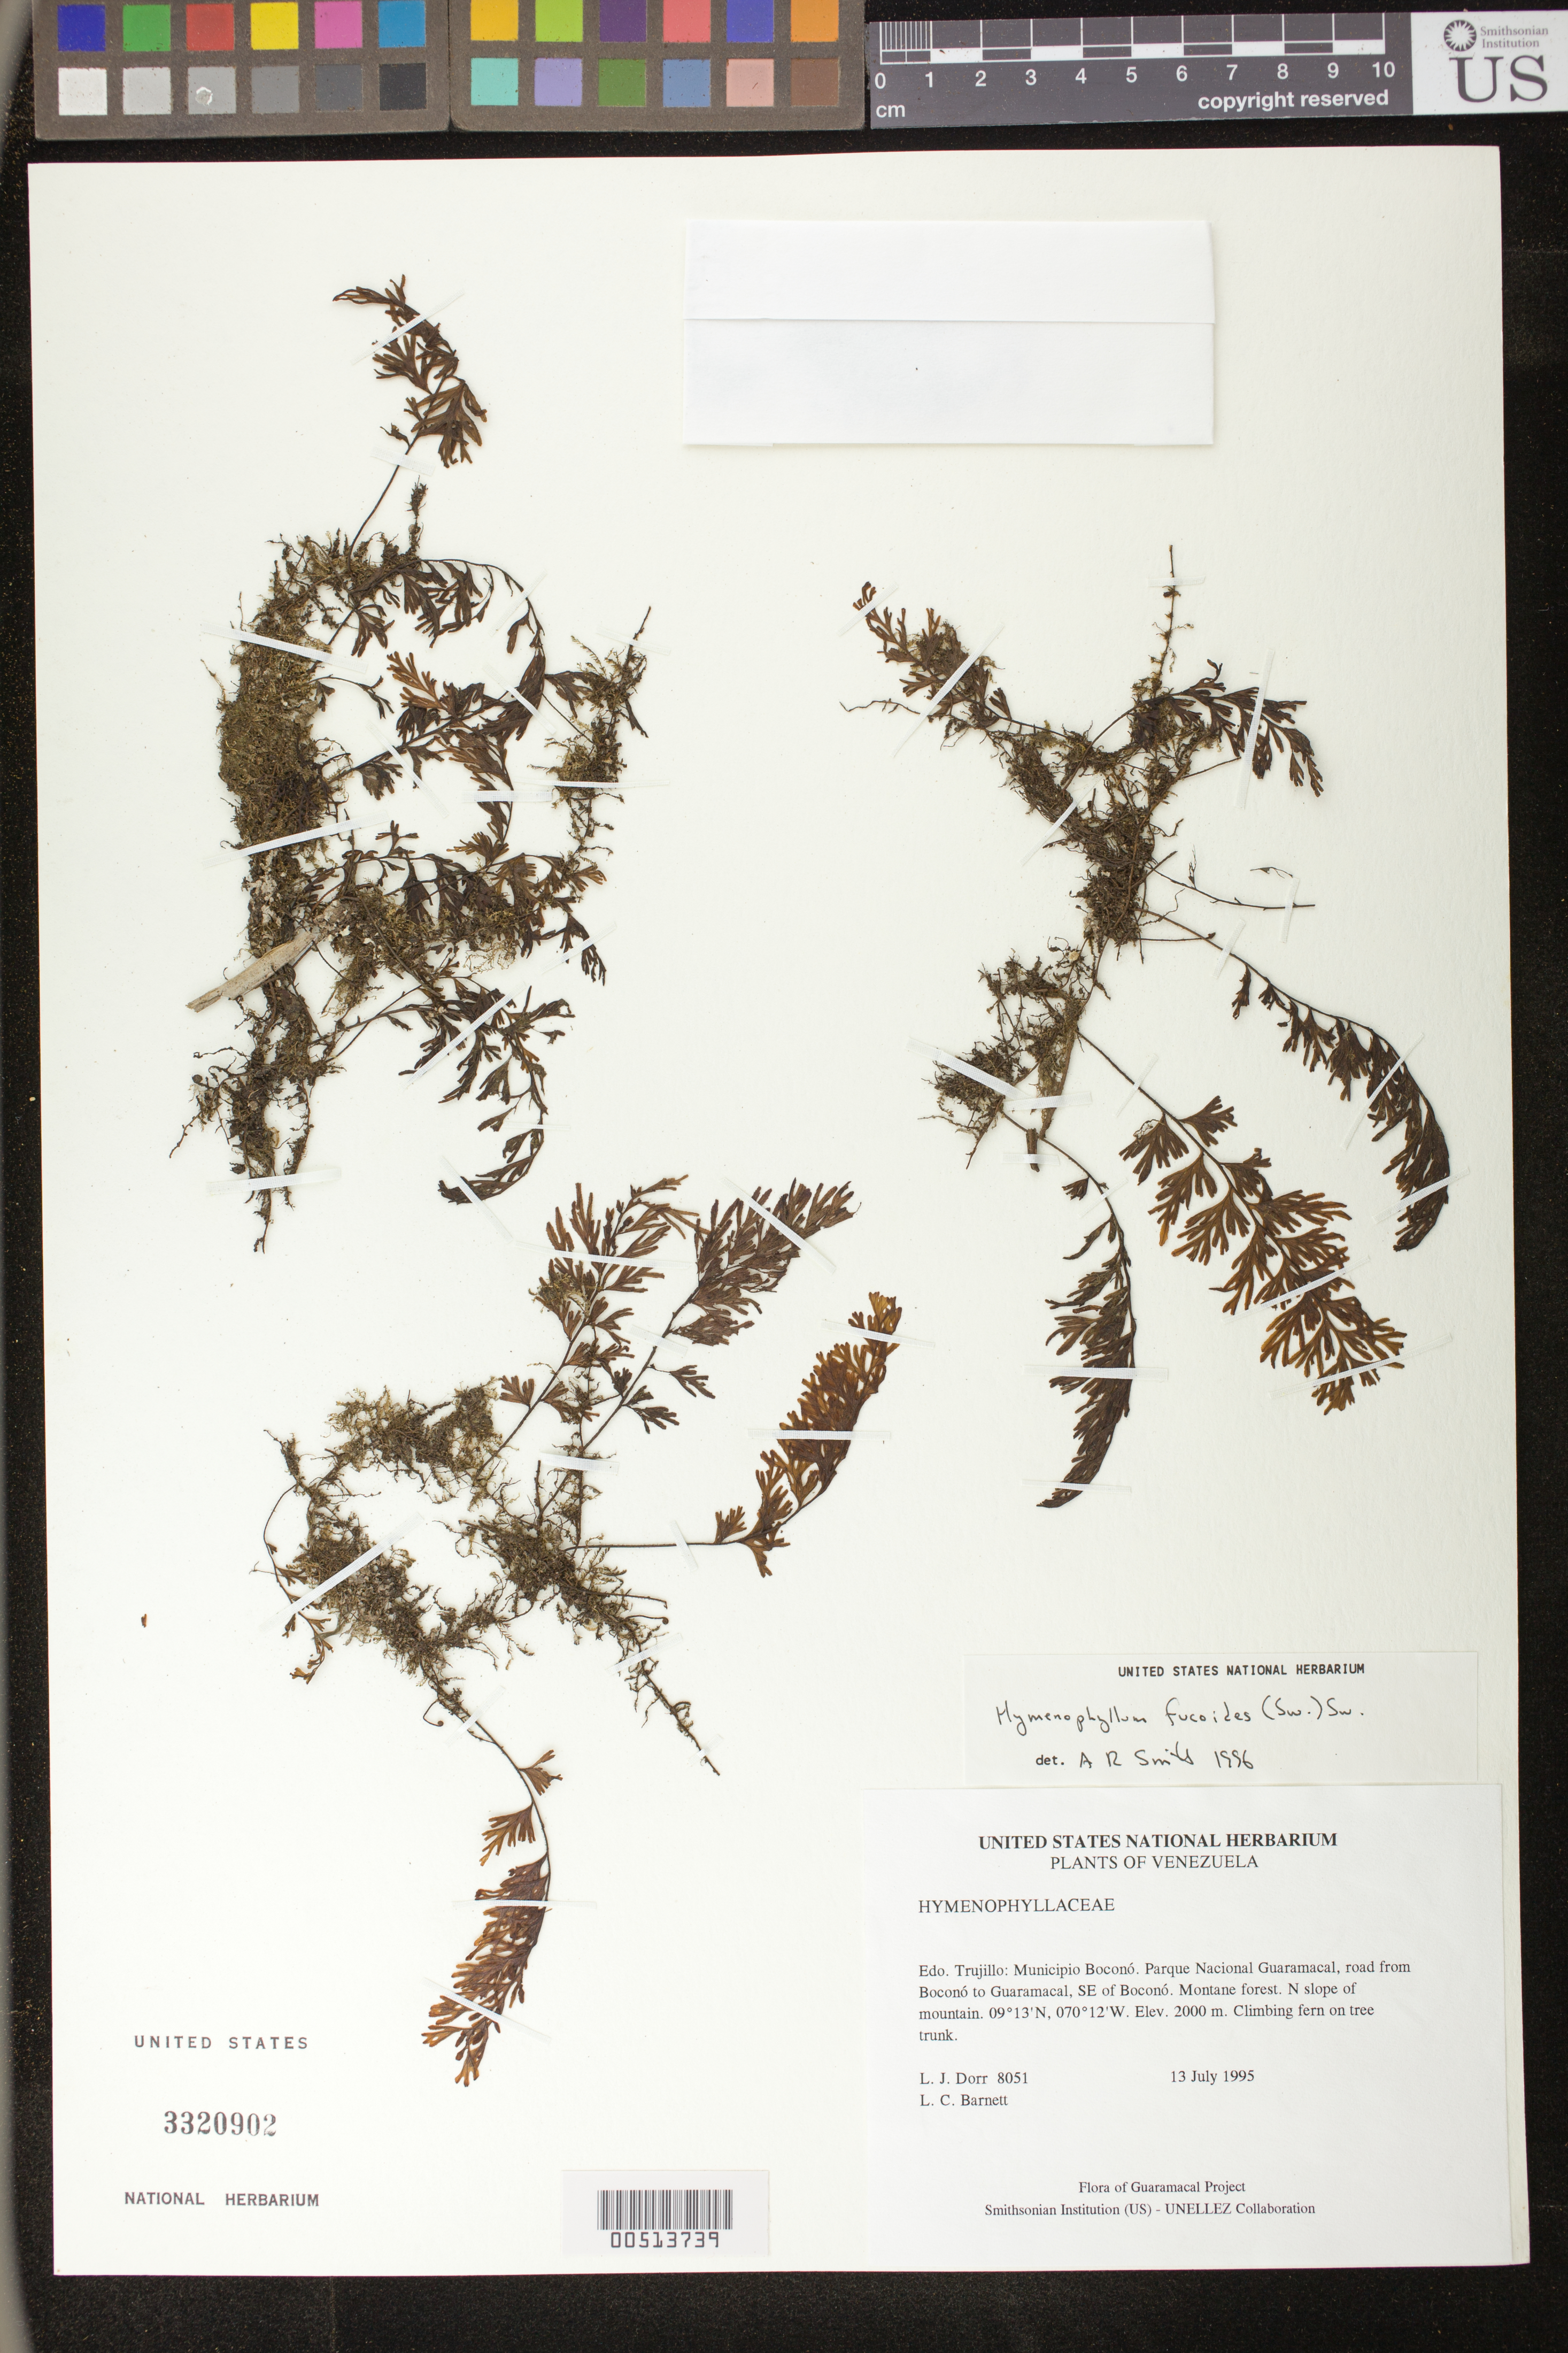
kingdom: Plantae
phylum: Tracheophyta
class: Polypodiopsida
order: Hymenophyllales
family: Hymenophyllaceae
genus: Hymenophyllum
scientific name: Hymenophyllum fucoides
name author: (Sw.) Sw.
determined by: Smith, Alan R., (UC)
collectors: L. J. Dorr & L. C. Barnett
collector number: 8051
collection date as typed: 13 Jul 1995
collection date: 1995-07-13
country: Venezuela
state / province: Trujillo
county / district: Boconó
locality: Parque Nacional Guaramacal, road from Boconó to Guaramacal, SE of Boconó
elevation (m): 2000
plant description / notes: PORT, UC, US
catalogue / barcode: US 3320902